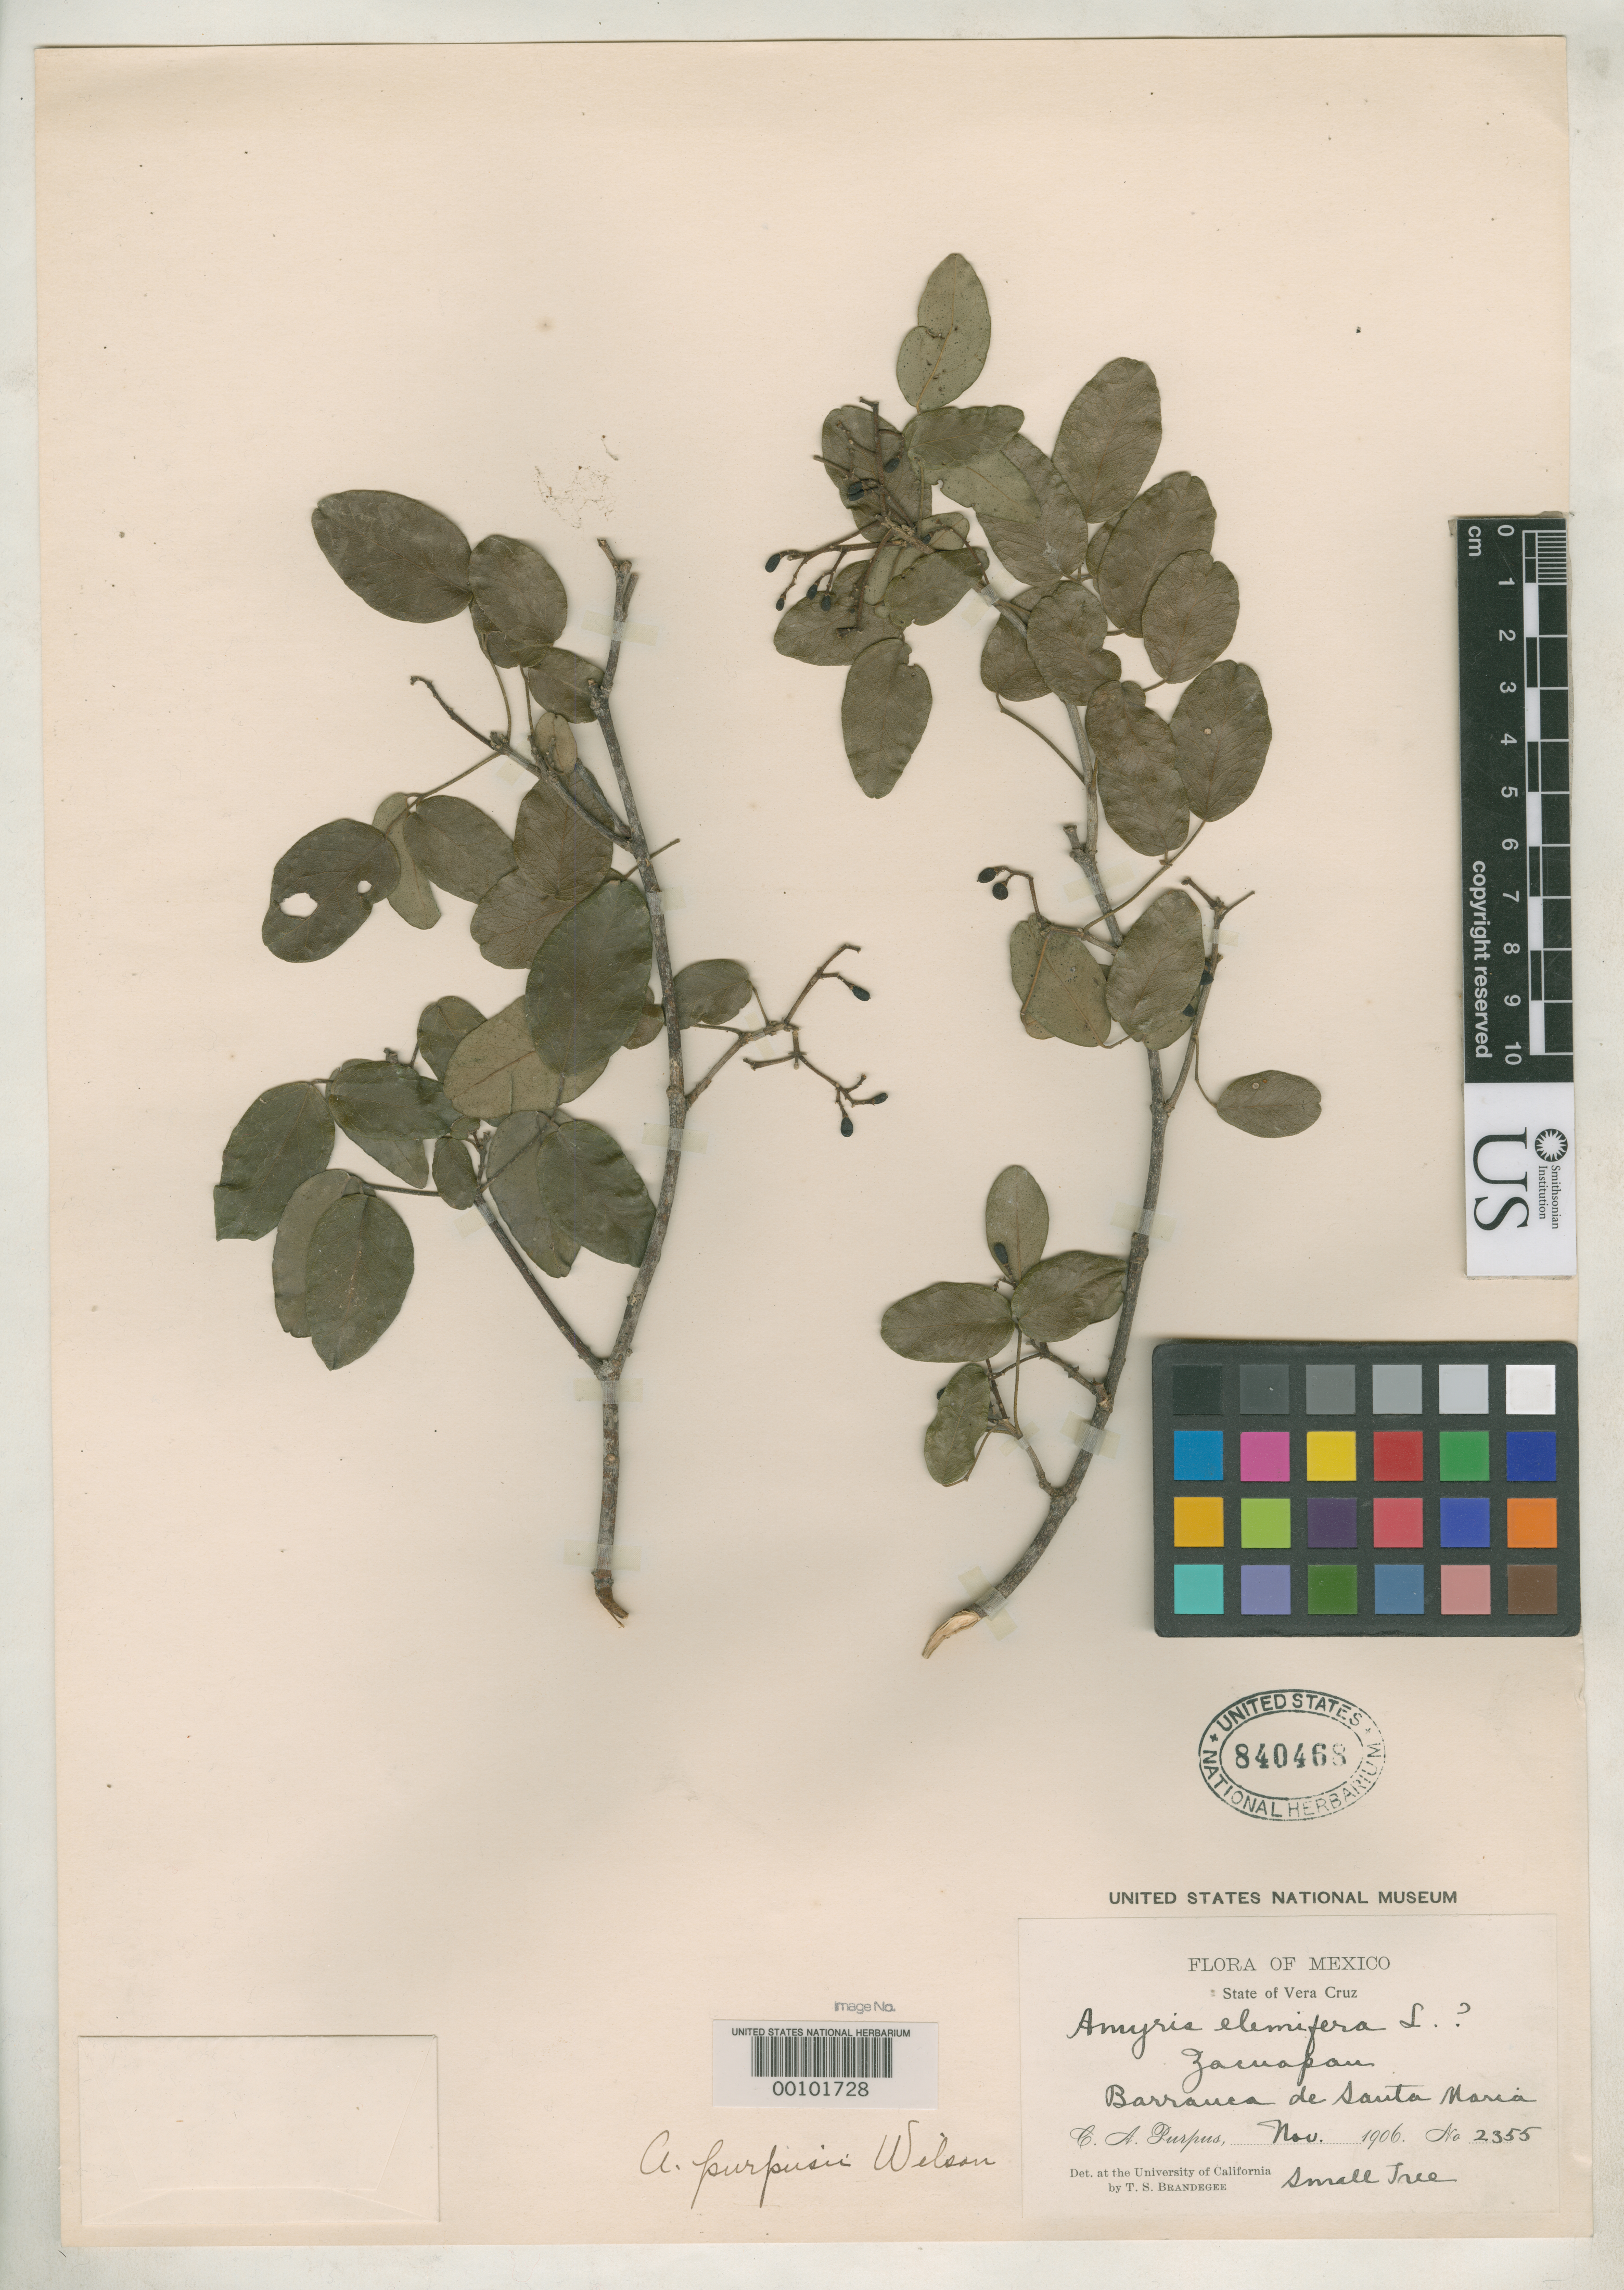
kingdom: Plantae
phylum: Tracheophyta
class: Magnoliopsida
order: Sapindales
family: Rutaceae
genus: Amyris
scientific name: Amyris purpusii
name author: P. Wilson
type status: Isotype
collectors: C. A. Purpus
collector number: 2355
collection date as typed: Nov 1906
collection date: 1906-11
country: Mexico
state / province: Veracruz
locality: Zacualpan, Barranca de Santa Maria.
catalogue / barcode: US 840468